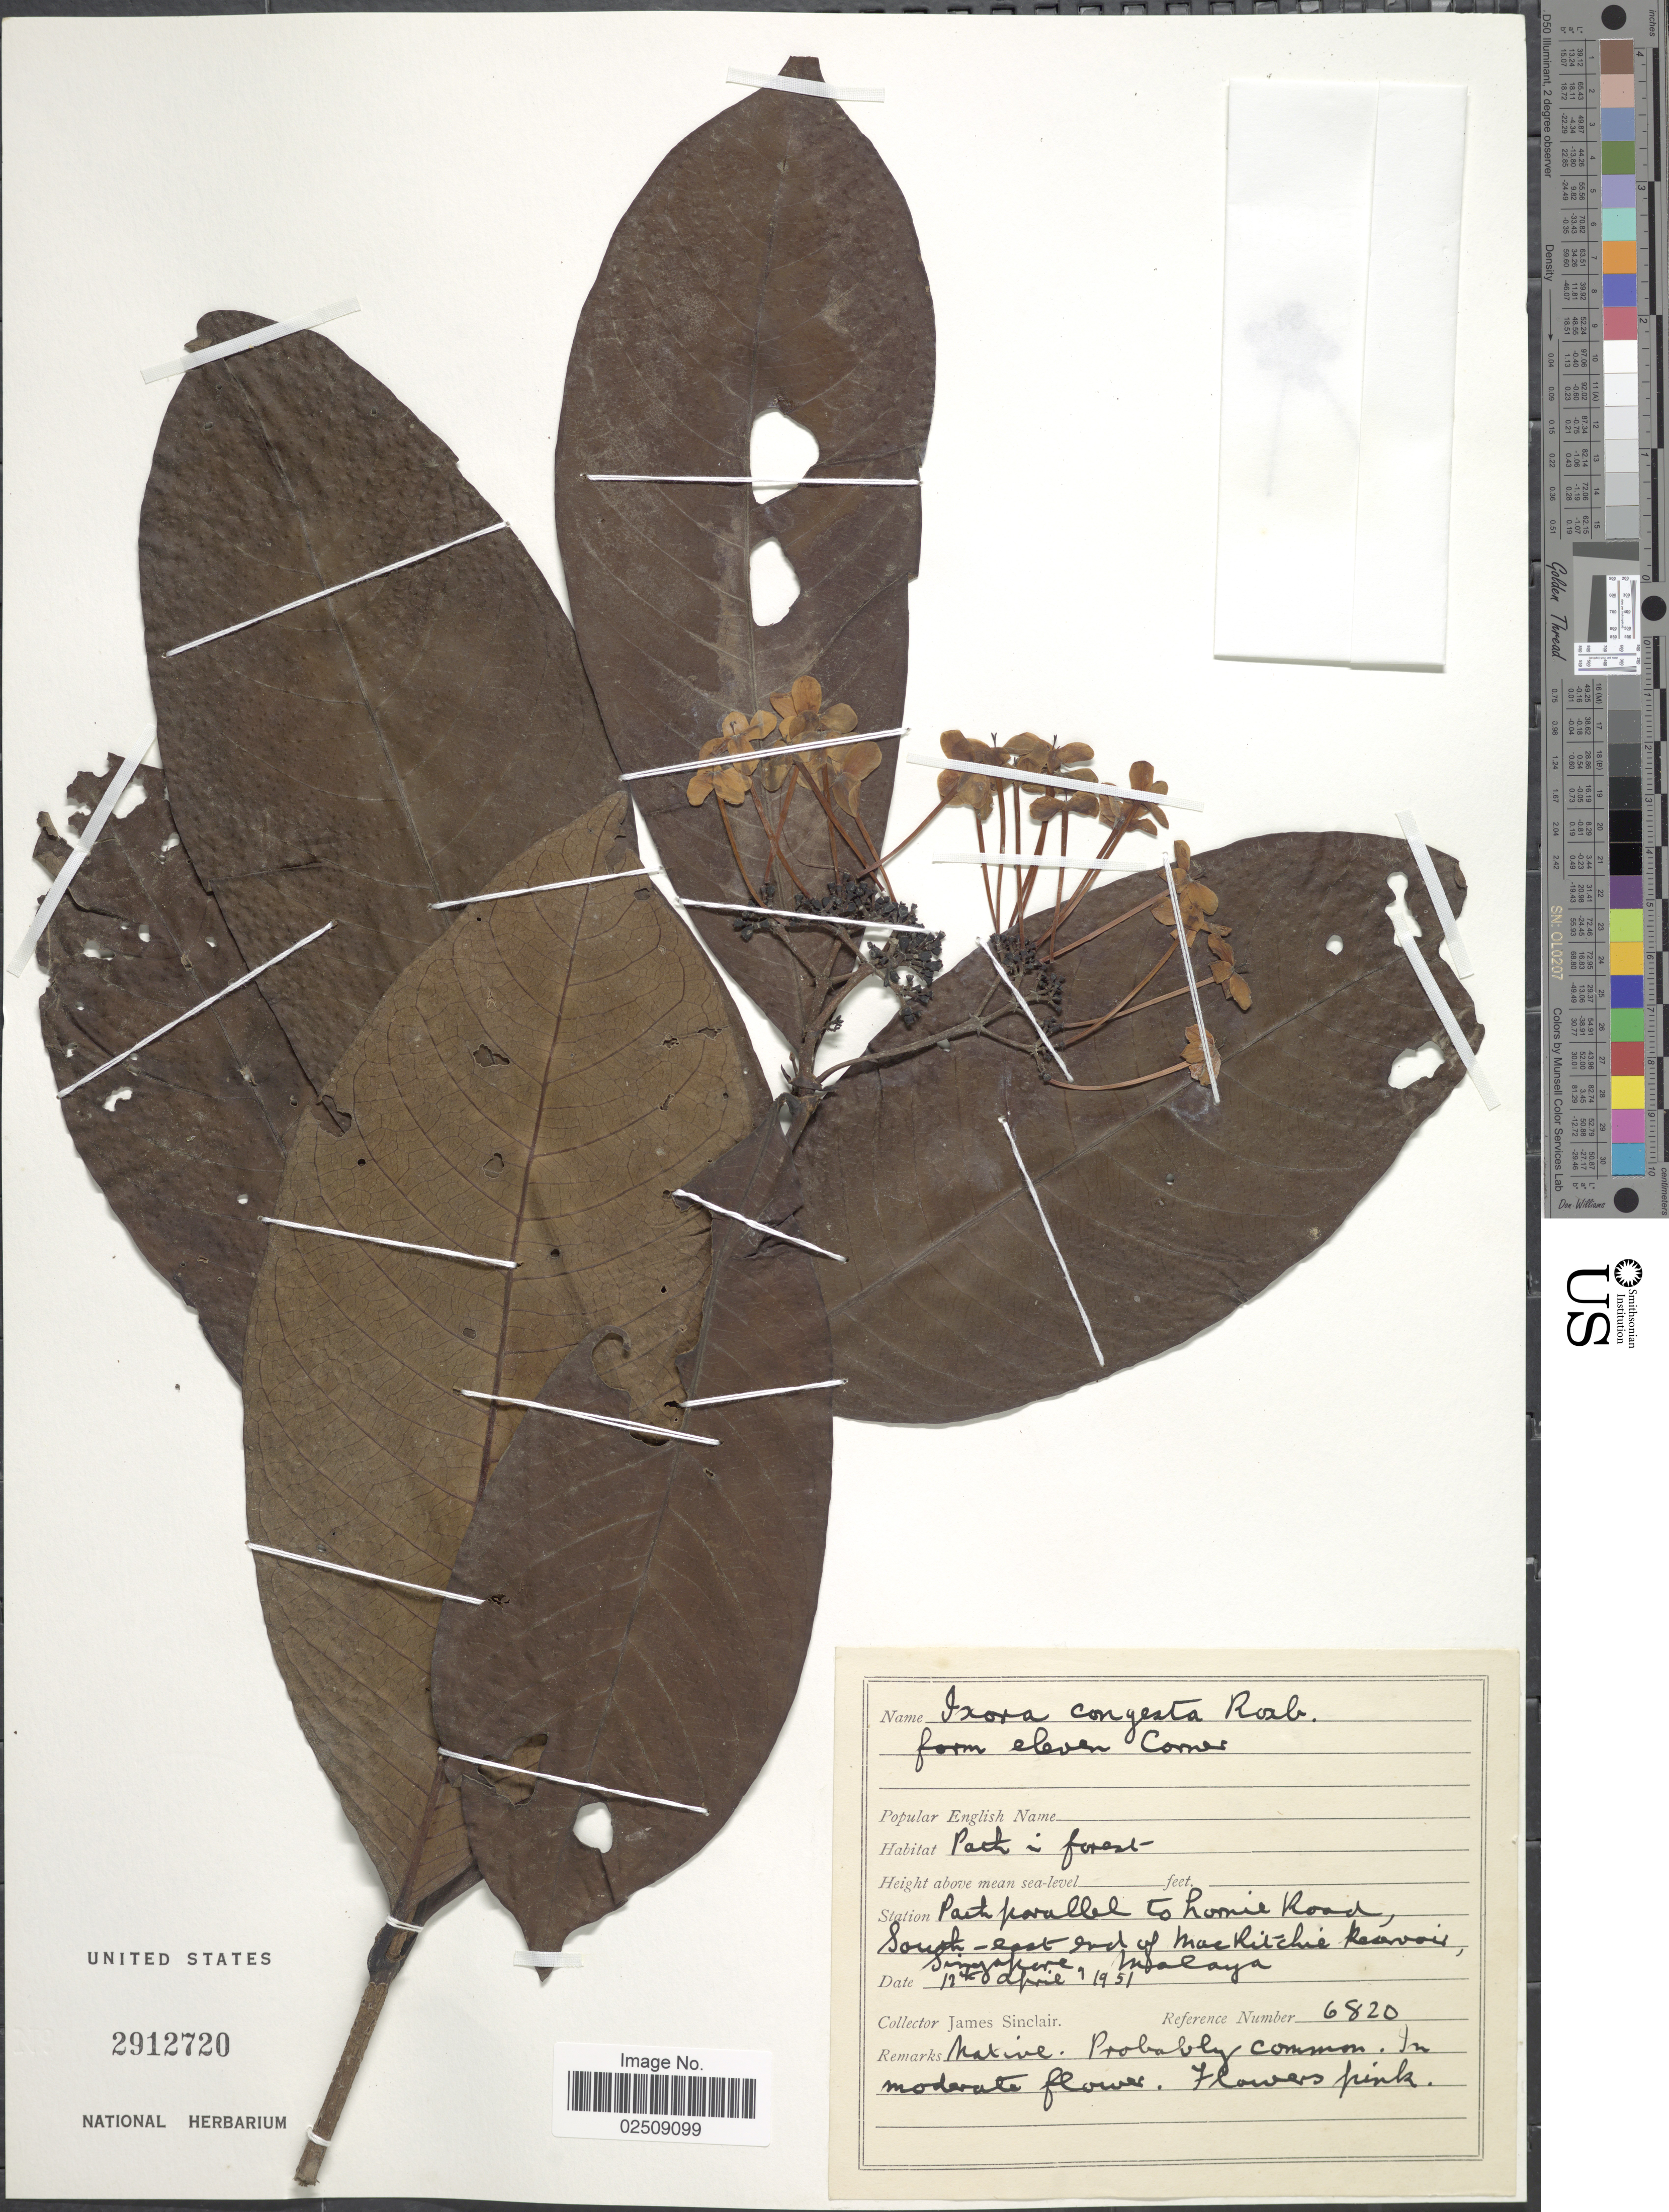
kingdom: Plantae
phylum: Tracheophyta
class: Magnoliopsida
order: Gentianales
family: Rubiaceae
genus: Ixora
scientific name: Ixora congesta x I. macrothyrsa (Teijsm. & Binn.) N.E. Br. 'Thai Flame'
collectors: J. Sinclair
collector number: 6820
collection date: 1951-04-12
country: Singapore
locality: Parts parallel to Lomie Road, South-east end of MacRitchie Reservoir, Singapore, Malaya.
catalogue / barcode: US 2912720